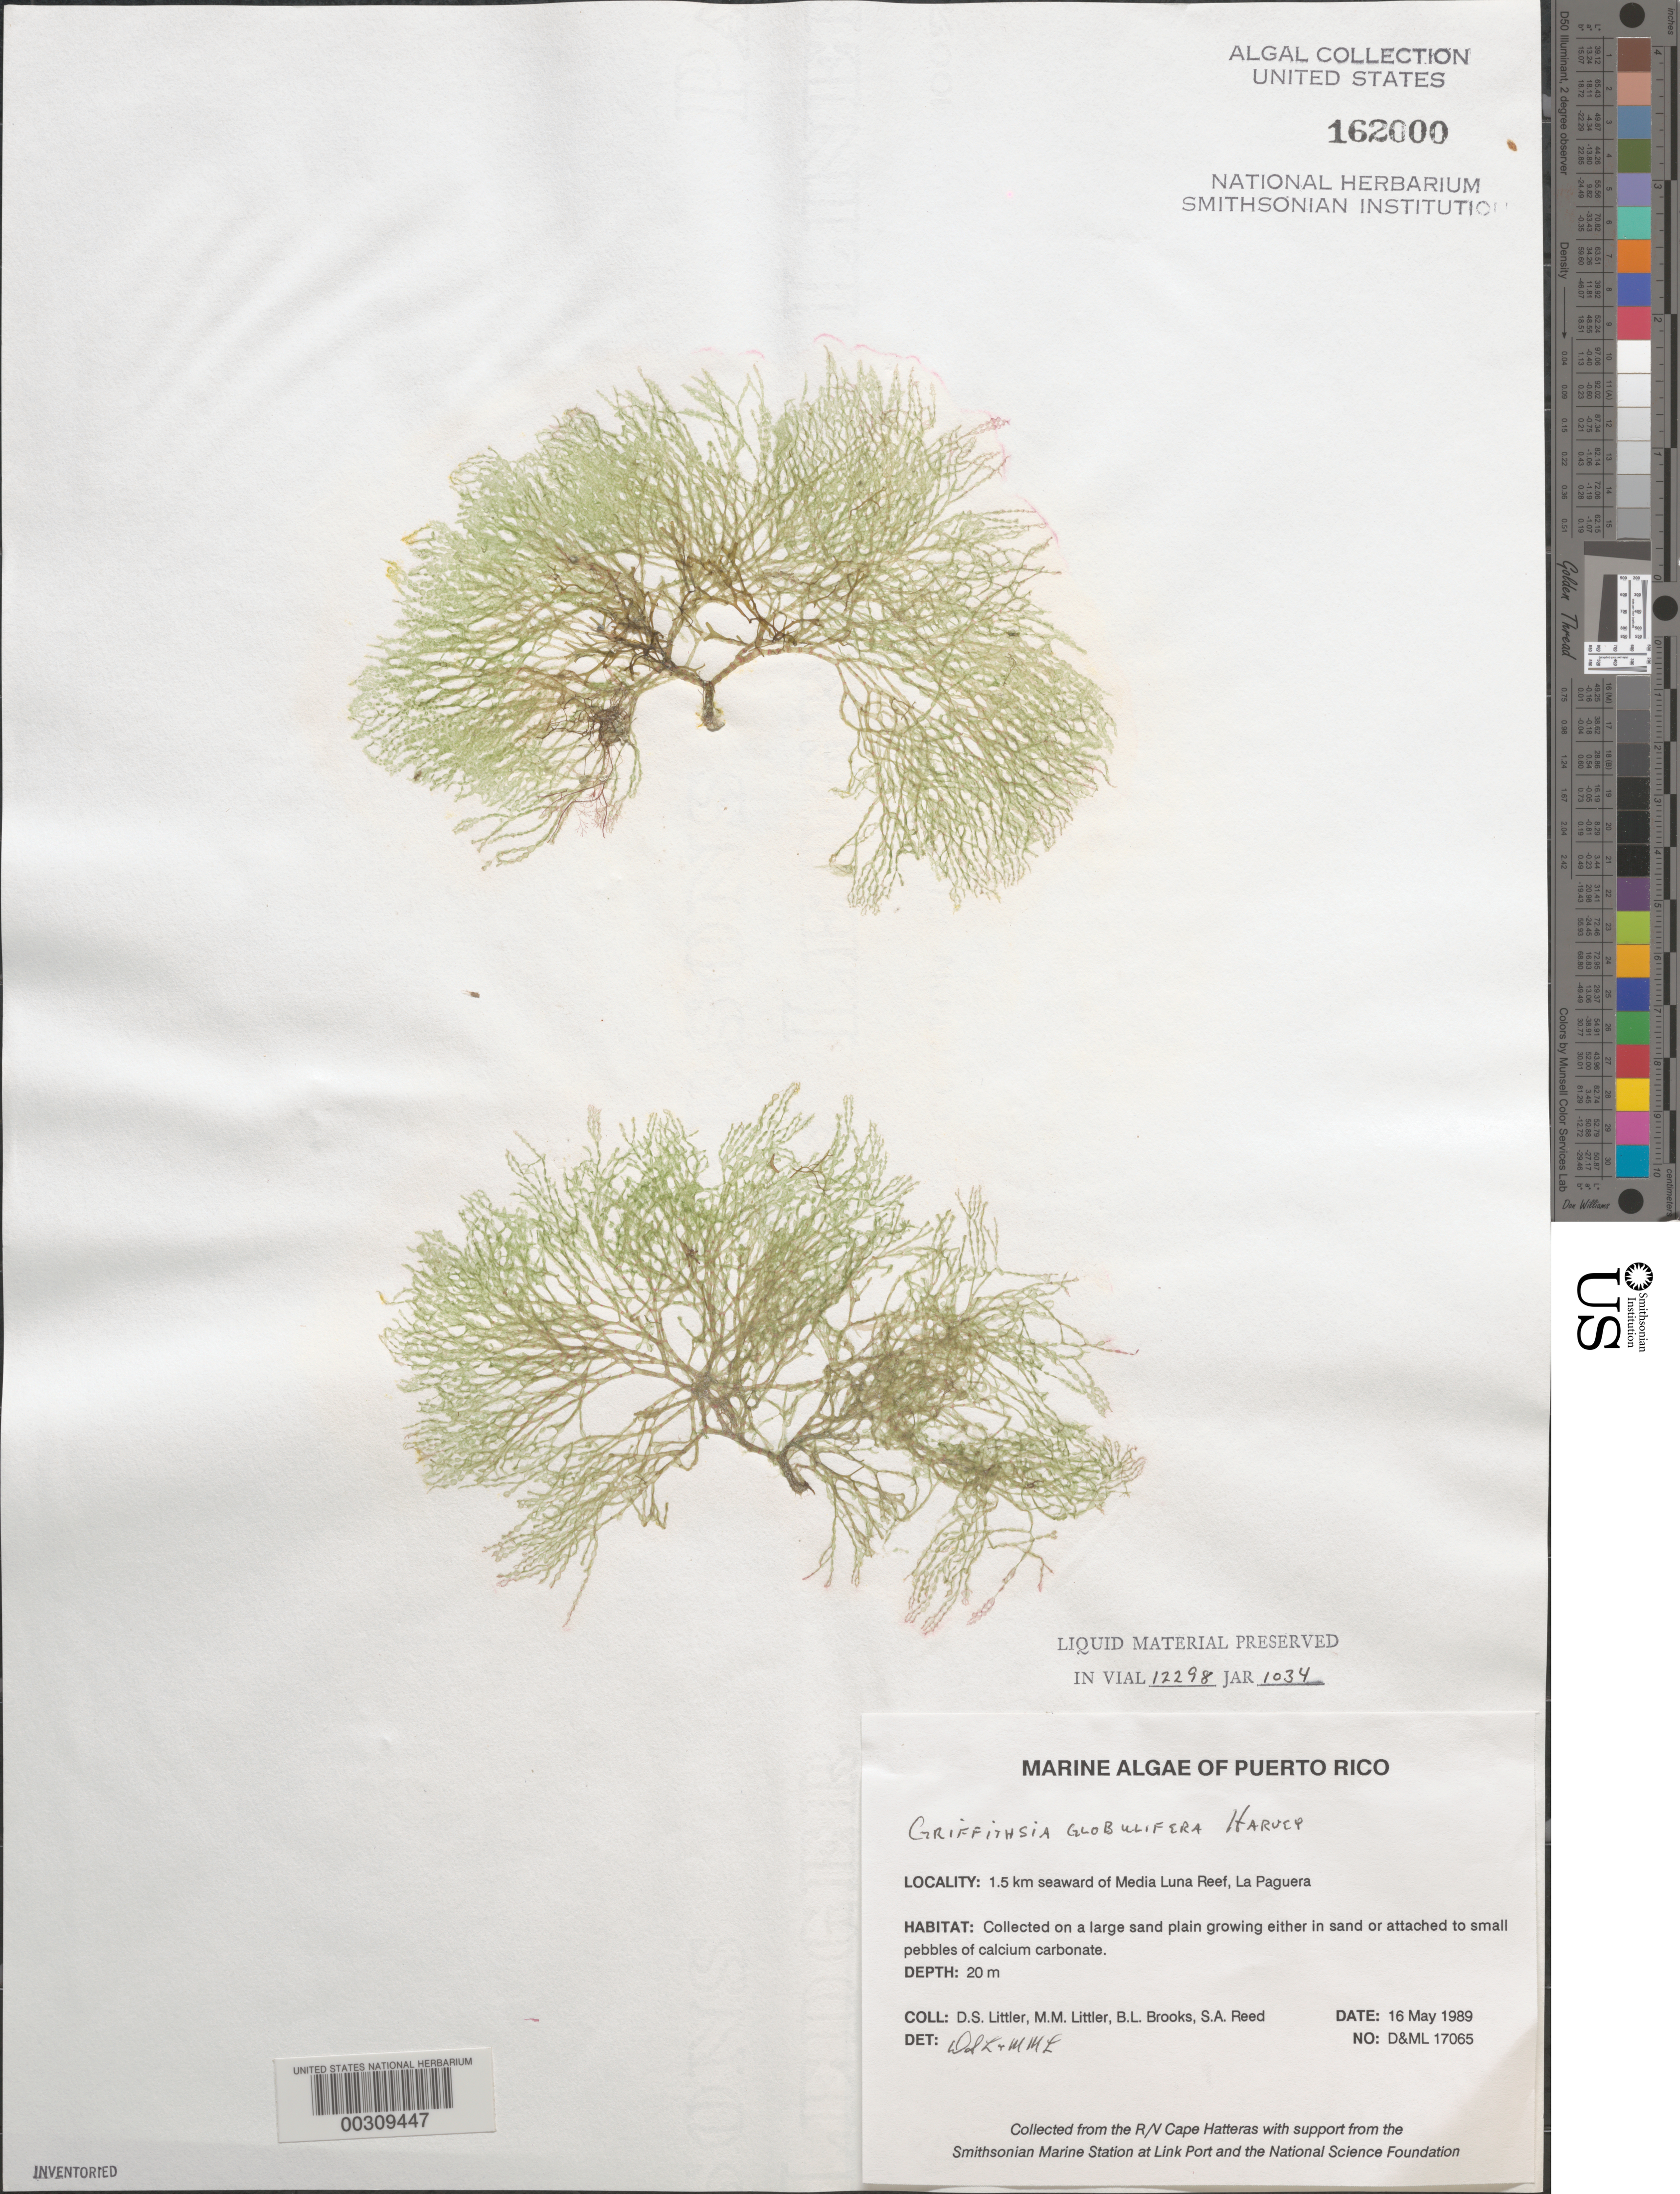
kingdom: Plantae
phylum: Rhodophyta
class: Florideophyceae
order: Ceramiales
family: Wrangeliaceae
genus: Griffithsia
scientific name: Griffithsia globulifera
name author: Harv. ex Kütz.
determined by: Littler, D. S.; Littler, M. M.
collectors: D. S. Littler, M. M. Littler, B. Brooks & S. Reed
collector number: D&ML 17065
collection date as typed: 16 May 1989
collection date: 1989-05-16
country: Puerto Rico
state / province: Lajas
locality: La Parguera, 1.5 km seaward of Media Luna Reef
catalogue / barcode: US 162000